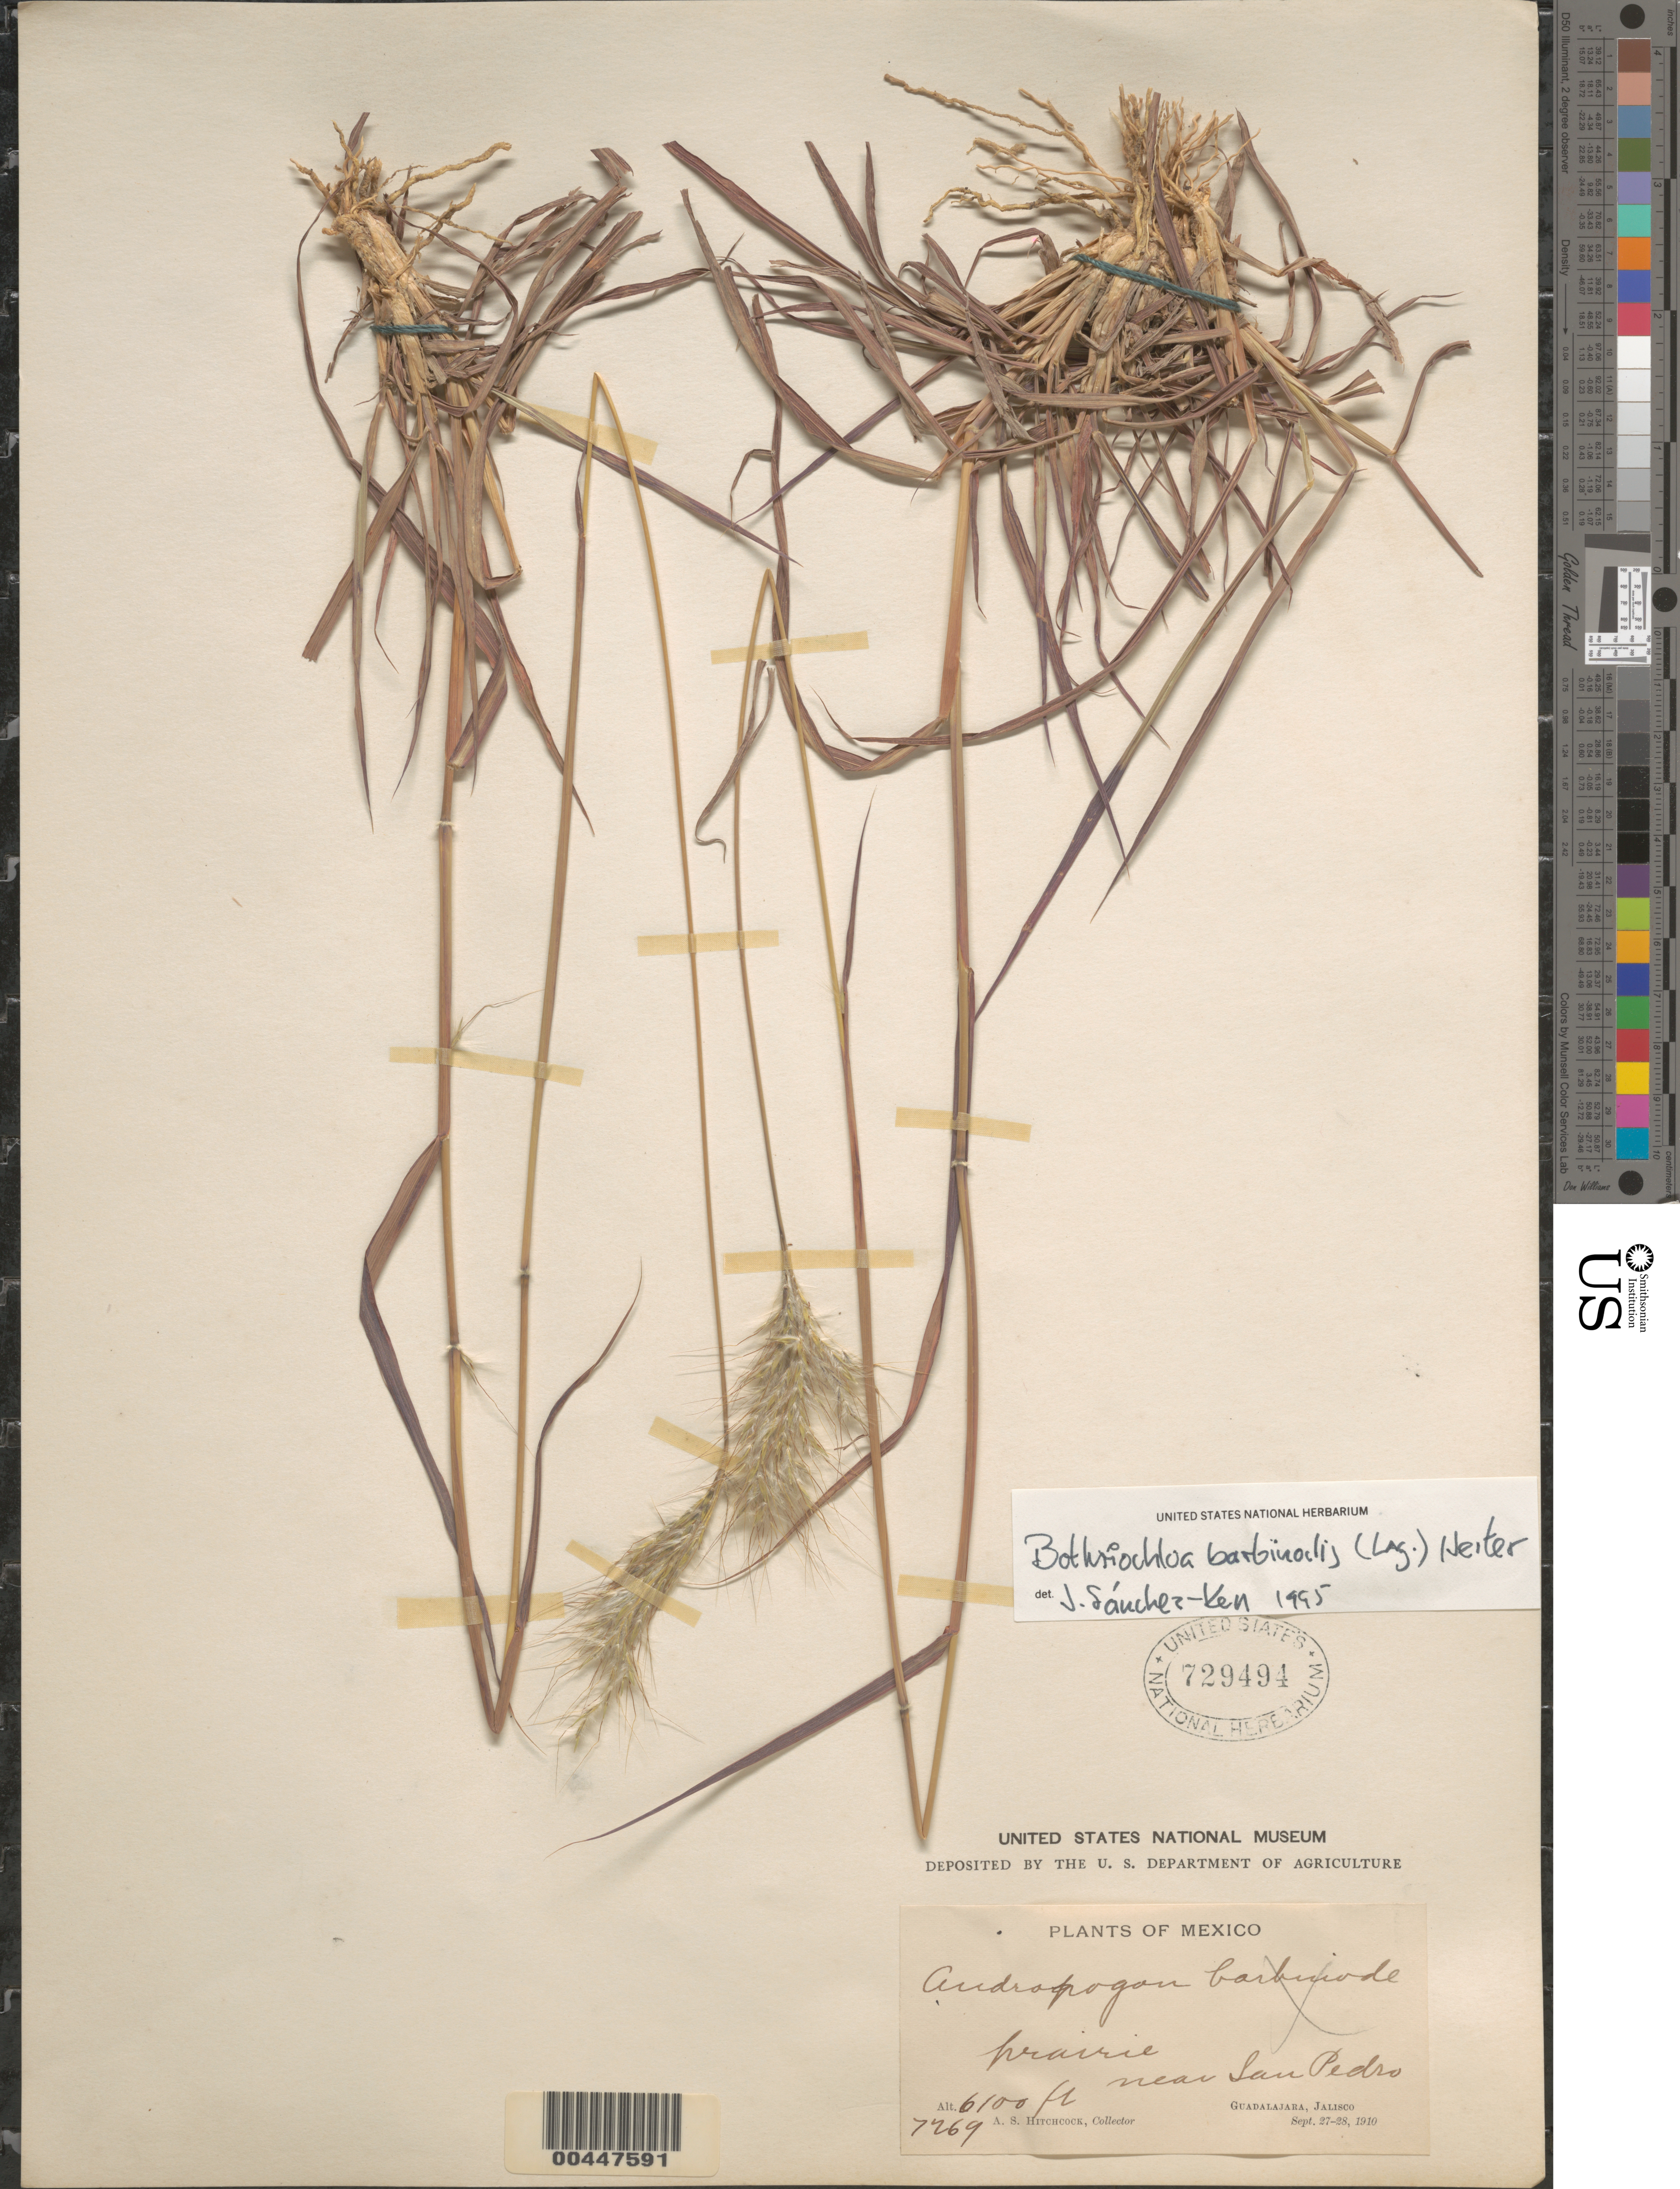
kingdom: Plantae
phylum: Tracheophyta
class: Liliopsida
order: Poales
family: Poaceae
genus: Bothriochloa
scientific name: Bothriochloa barbinodis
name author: (Lag.) Herter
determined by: Sánchez-Ken, J. G.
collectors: A. S. Hitchcock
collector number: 7269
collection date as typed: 27 Sep 1910 to 28 Sep 1910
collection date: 1910-09-27/1910-09-28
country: Mexico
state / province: Jalisco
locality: Guadalajara, prairie near San Pedro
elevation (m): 1859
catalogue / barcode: US 729494